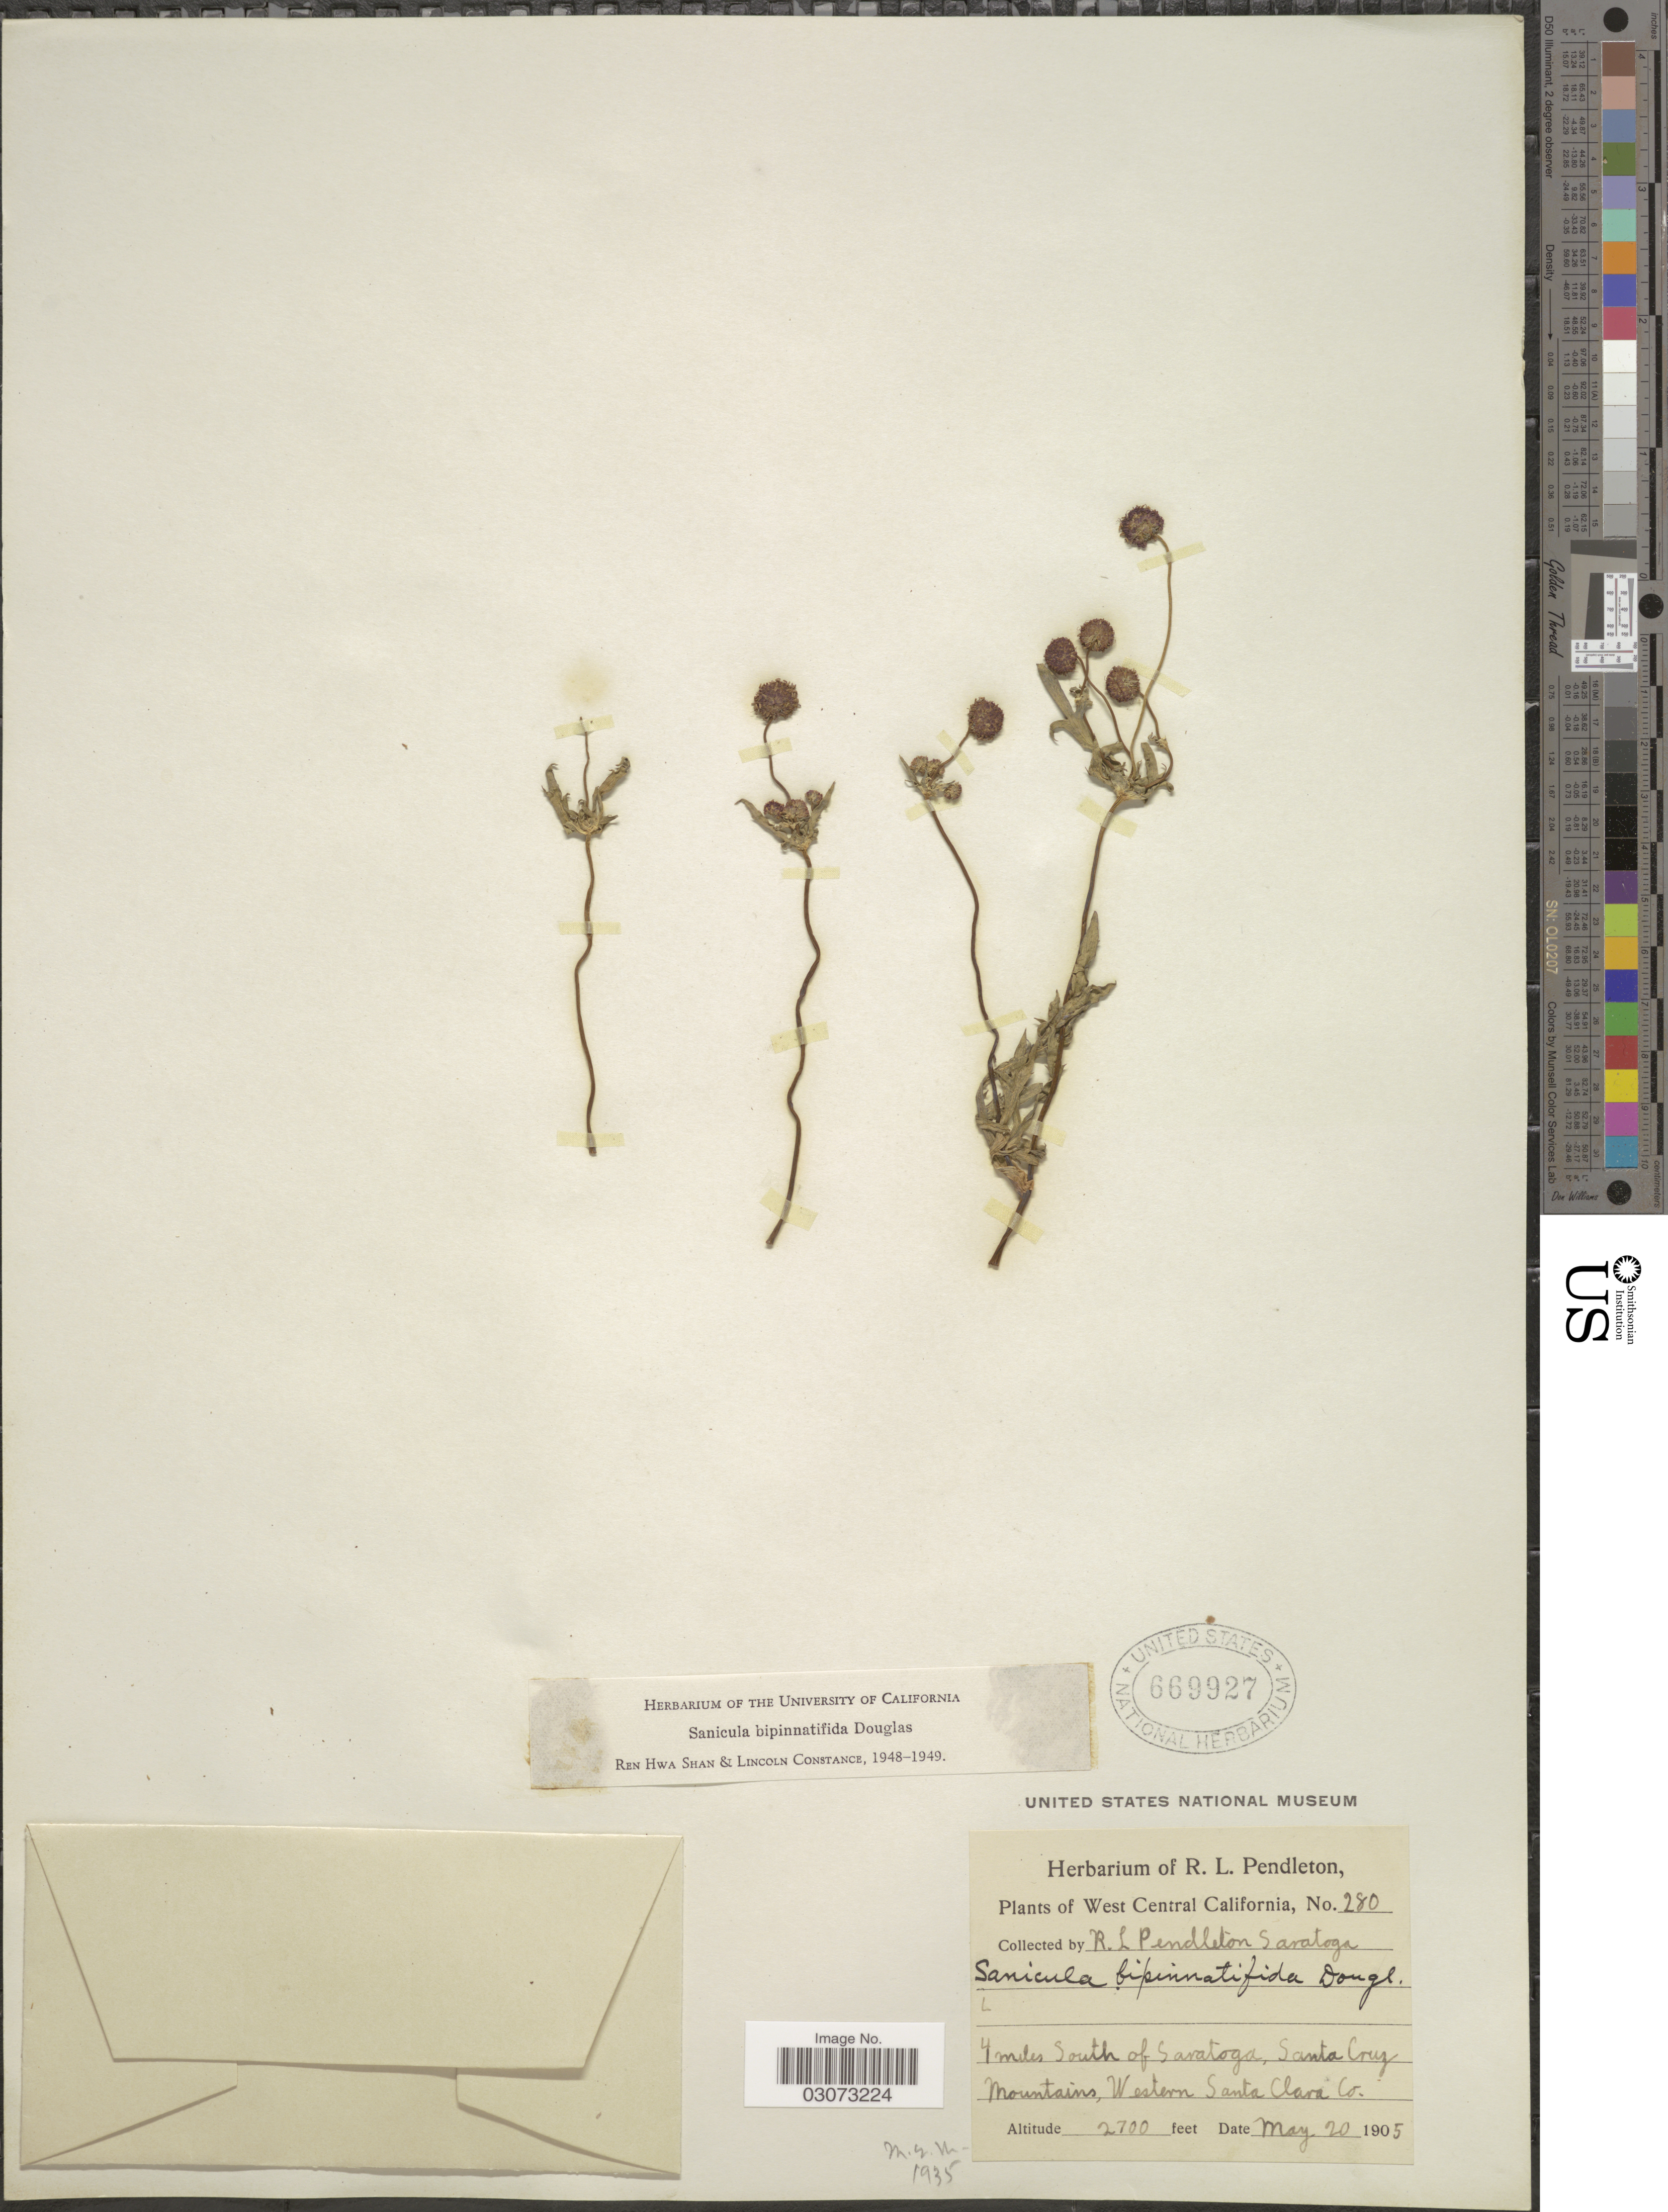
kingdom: Plantae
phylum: Tracheophyta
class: Magnoliopsida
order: Apiales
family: Apiaceae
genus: Sanicula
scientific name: Sanicula bipinnatifida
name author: Douglas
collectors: R. Pendleton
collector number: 280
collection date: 1905-05-20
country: United States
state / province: California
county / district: Santa Clara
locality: West Central California. 4 miles South of Saratoga, Santa Cruz Mountains, Western Santa Clara Co.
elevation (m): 823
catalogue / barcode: US 669927